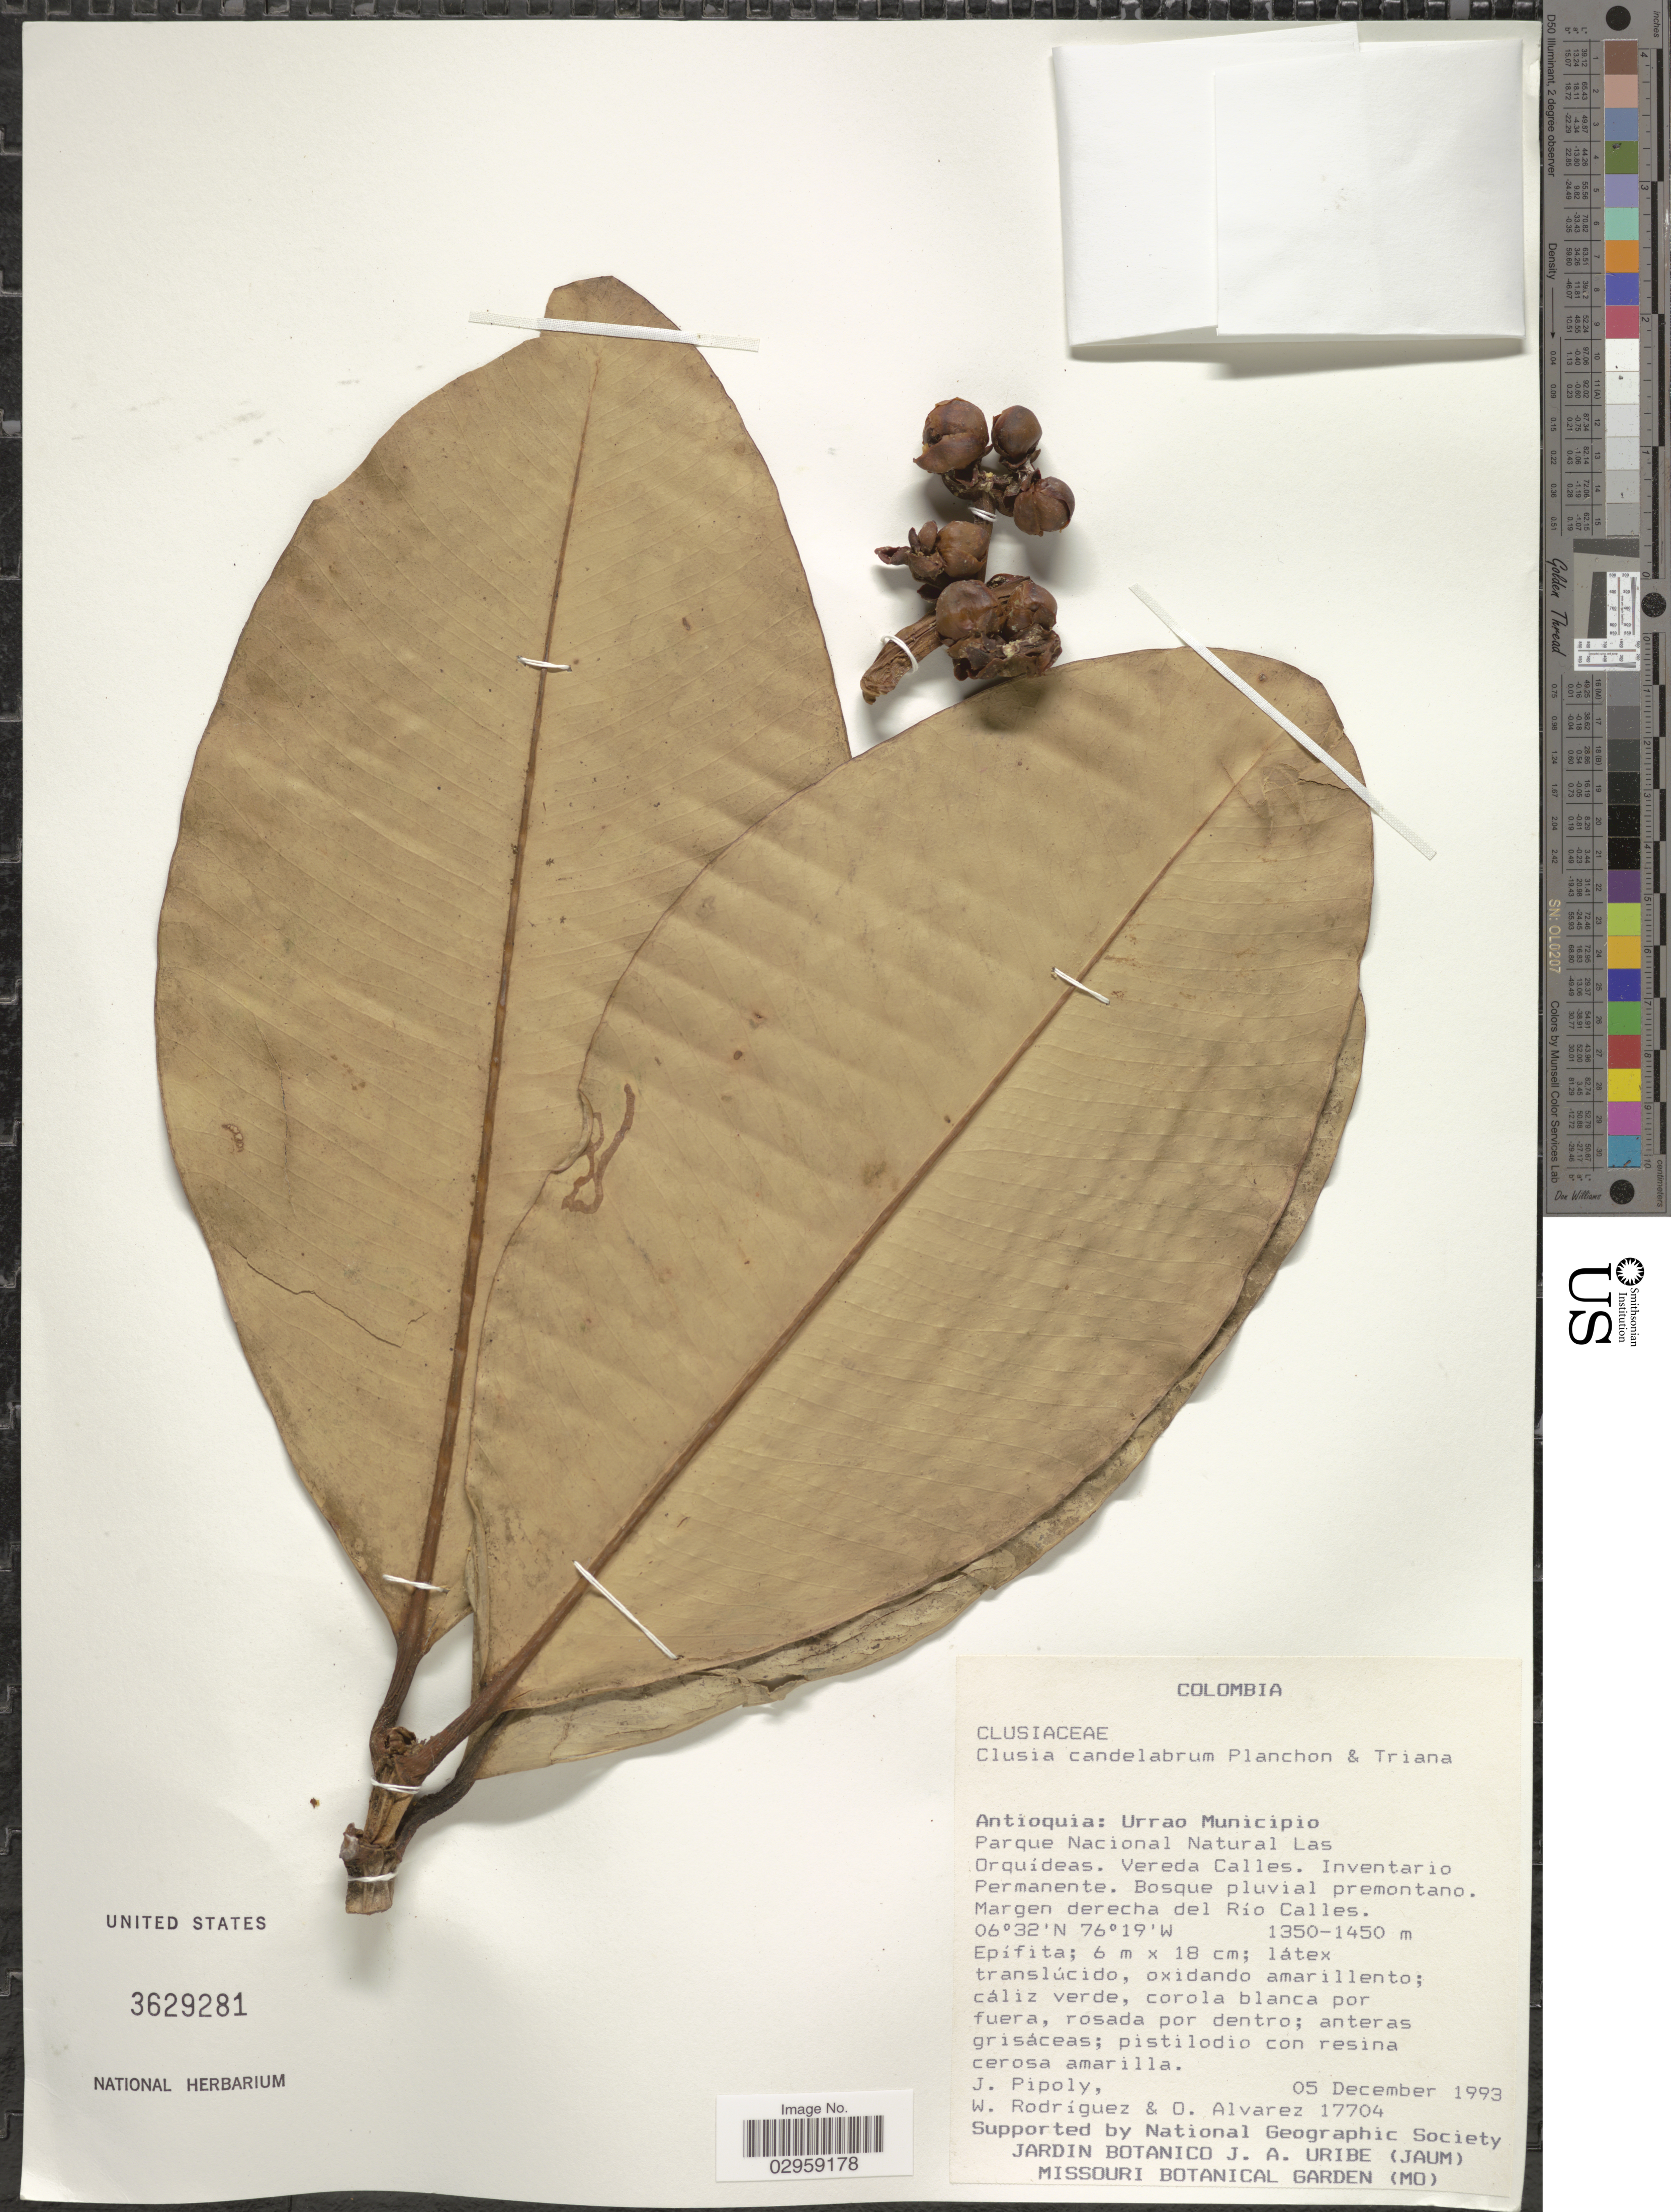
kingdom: Plantae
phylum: Tracheophyta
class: Magnoliopsida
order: Malpighiales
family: Clusiaceae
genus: Clusia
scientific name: Clusia candelabrum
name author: Planch. & Triana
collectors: J. J. Pipoly, W. Rodriguez & O. Alvarez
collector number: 17704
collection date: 1993-12-05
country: Colombia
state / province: Antioquia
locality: Urrao Municipio Parque Nacional Natural Las Orquídeas. Vereda Calles. Inventario Permanente. Bosque pluvial premontano. Margen derecha del Río Calles.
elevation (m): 1350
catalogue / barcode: US 3629281